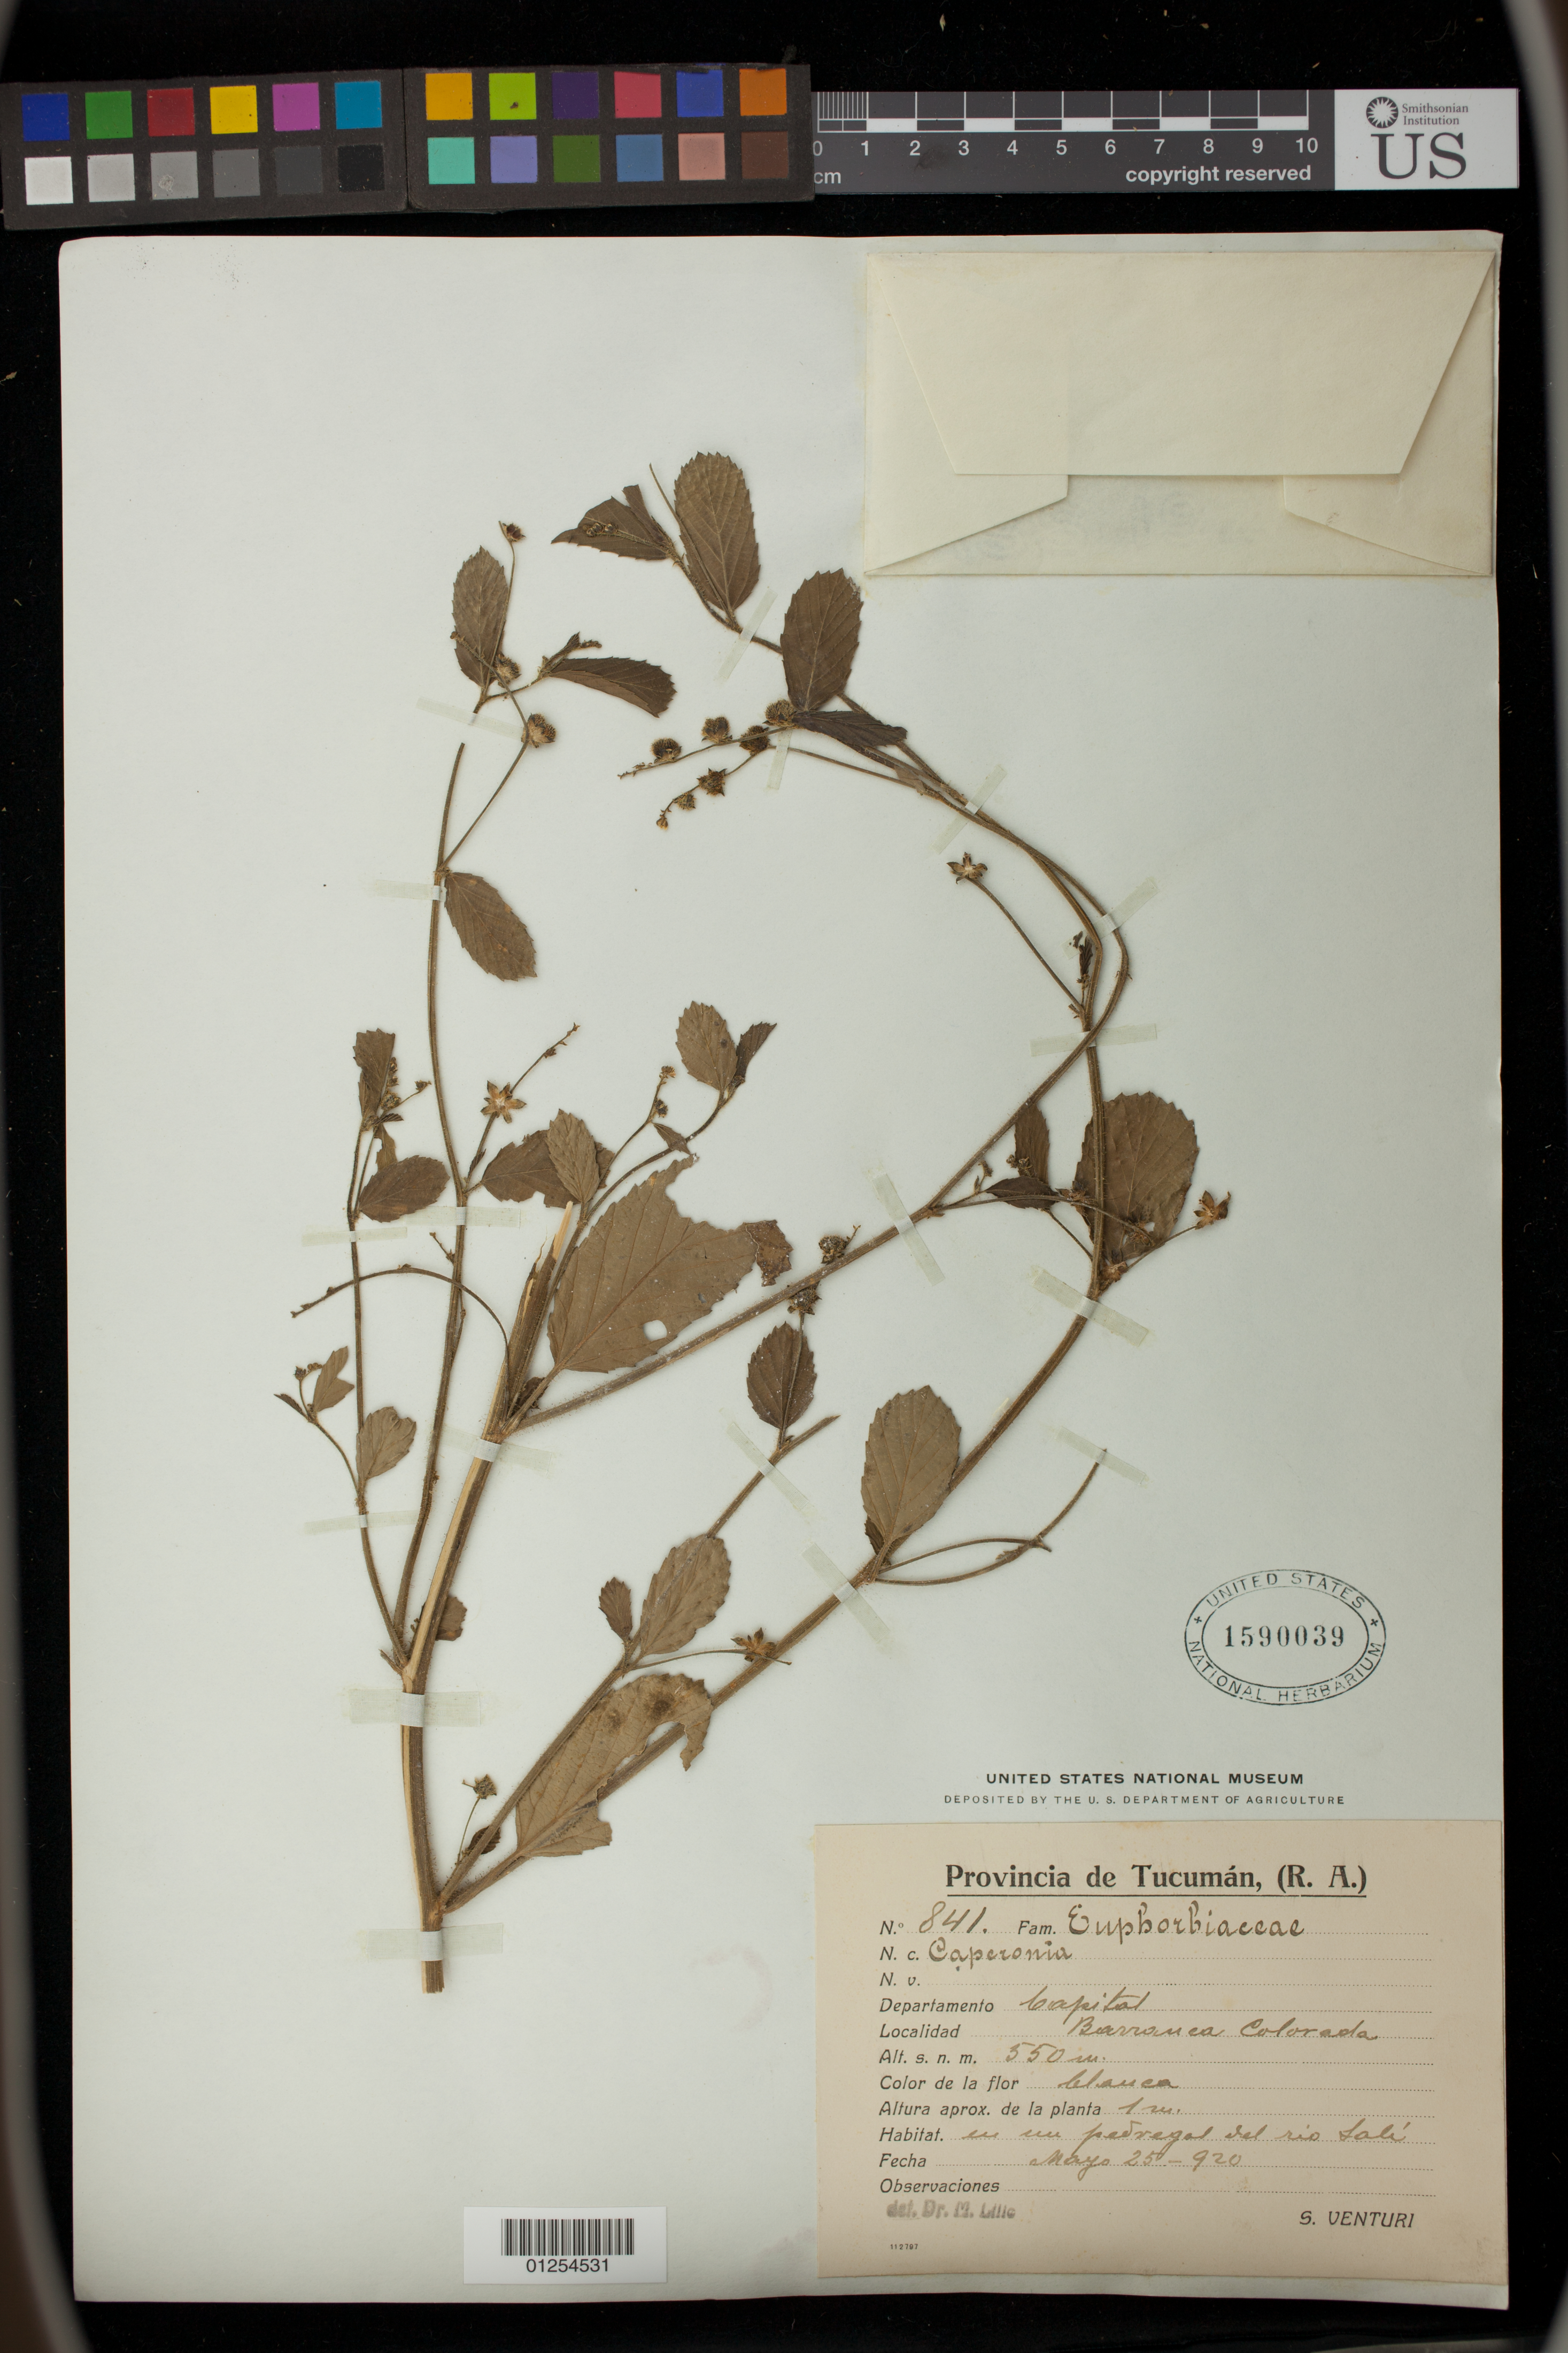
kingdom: Plantae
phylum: Tracheophyta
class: Magnoliopsida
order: Malpighiales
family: Euphorbiaceae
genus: Caperonia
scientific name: Caperonia palustris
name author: (L.) A. St.-Hil.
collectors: S. Venturi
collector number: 841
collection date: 1920-05-25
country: Argentina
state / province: Tucuman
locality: Capital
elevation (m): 550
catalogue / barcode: US 1590039